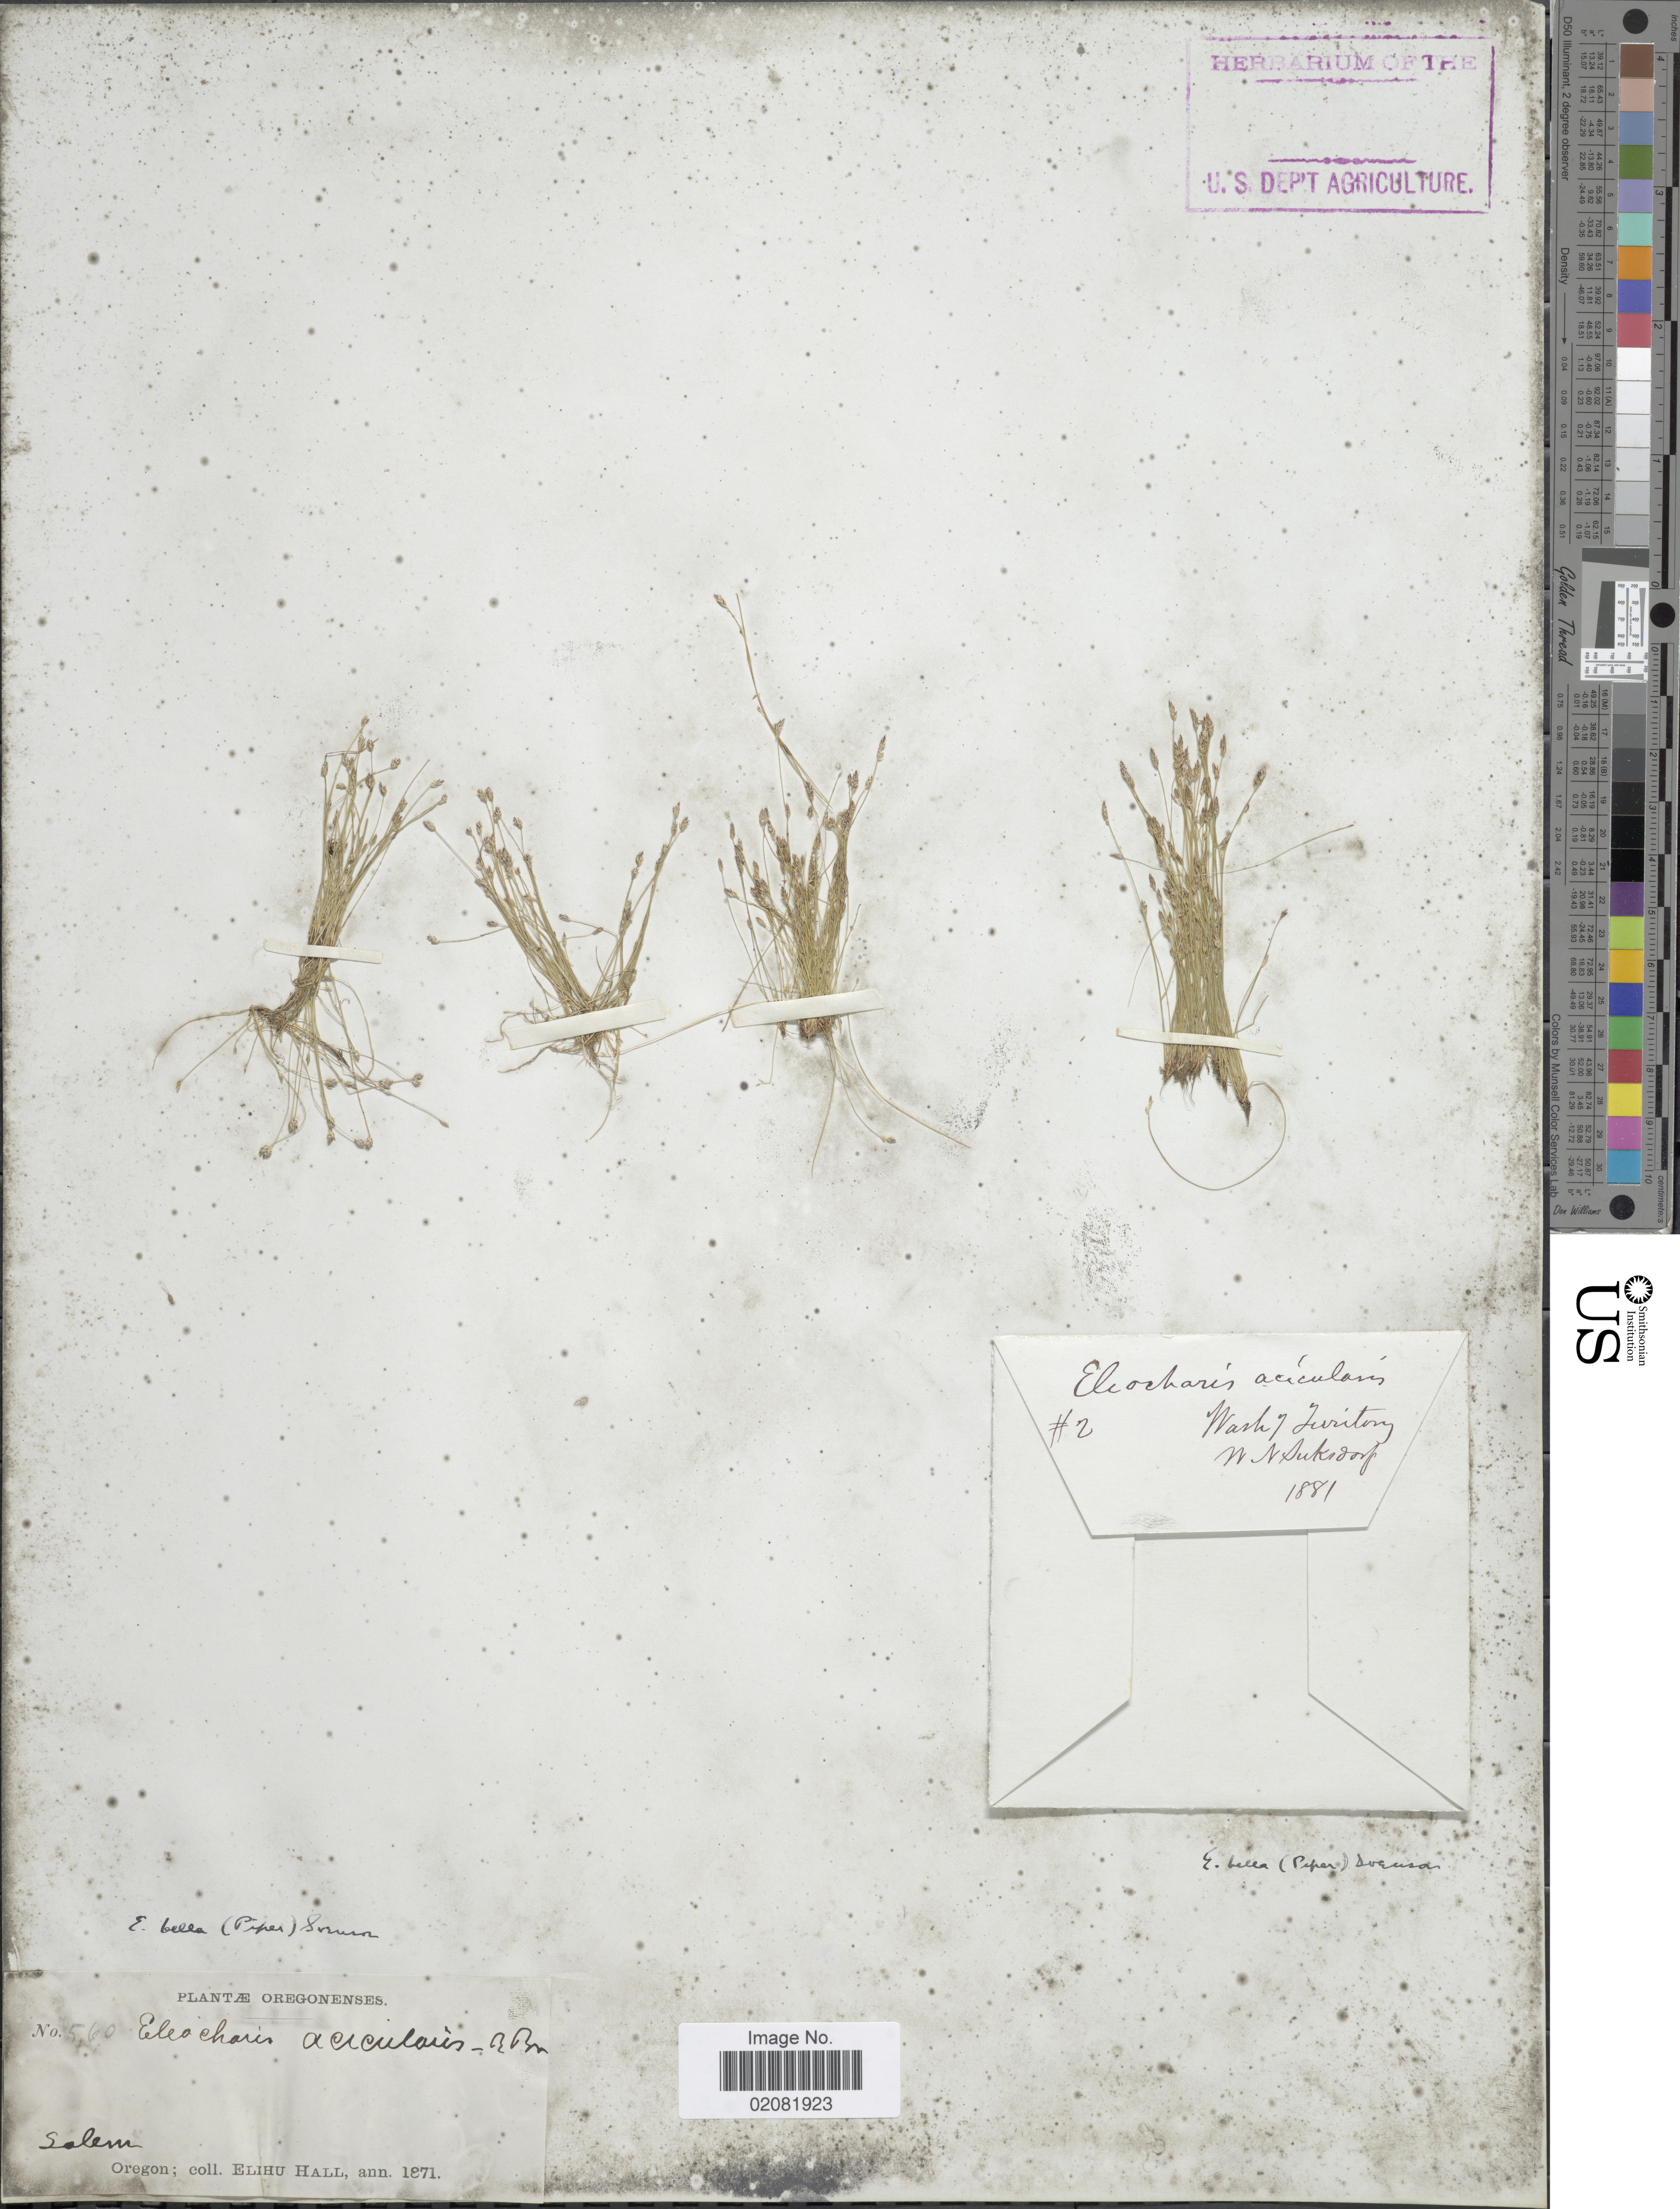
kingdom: Plantae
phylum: Tracheophyta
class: Liliopsida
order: Poales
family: Cyperaceae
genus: Eleocharis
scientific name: Eleocharis bella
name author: (Piper) Svenson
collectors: E. Hall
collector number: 560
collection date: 1871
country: United States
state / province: Oregon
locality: Salem